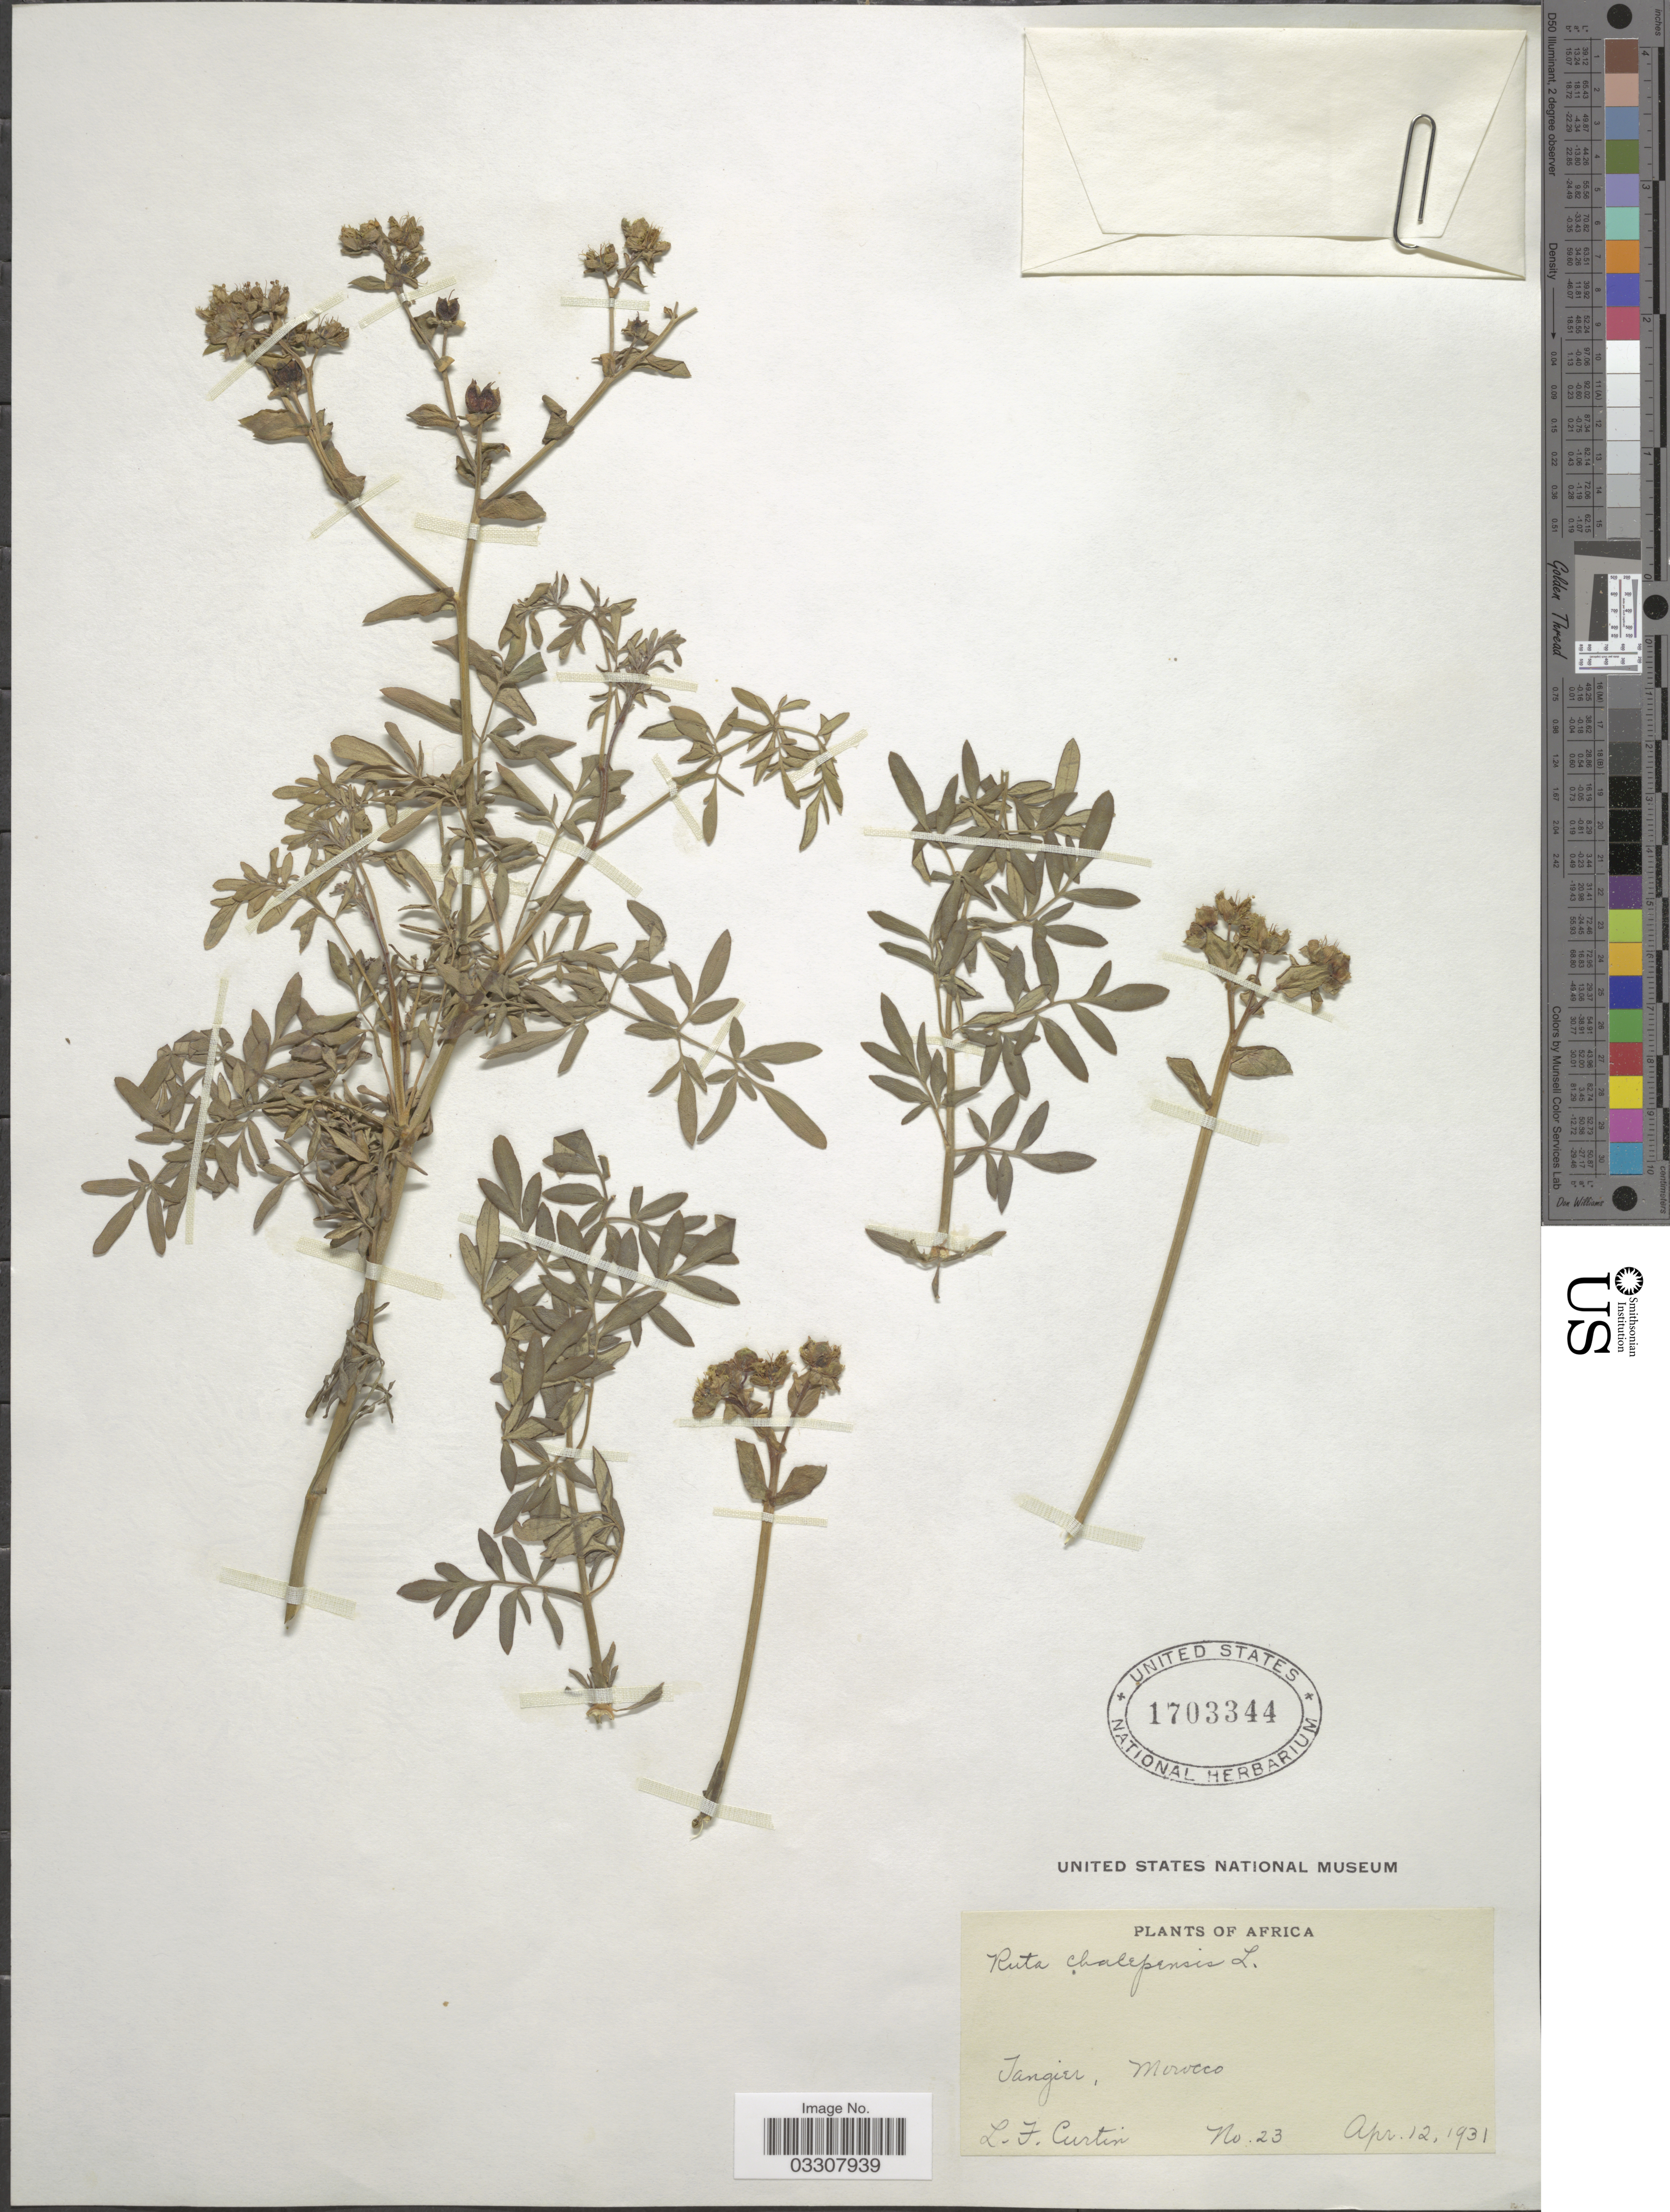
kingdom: Plantae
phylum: Tracheophyta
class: Magnoliopsida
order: Sapindales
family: Rutaceae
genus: Ruta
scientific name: Ruta chalepensis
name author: L.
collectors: L. Curtin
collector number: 23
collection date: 1931-04-12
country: Morocco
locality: Tangier.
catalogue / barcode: US 1703344